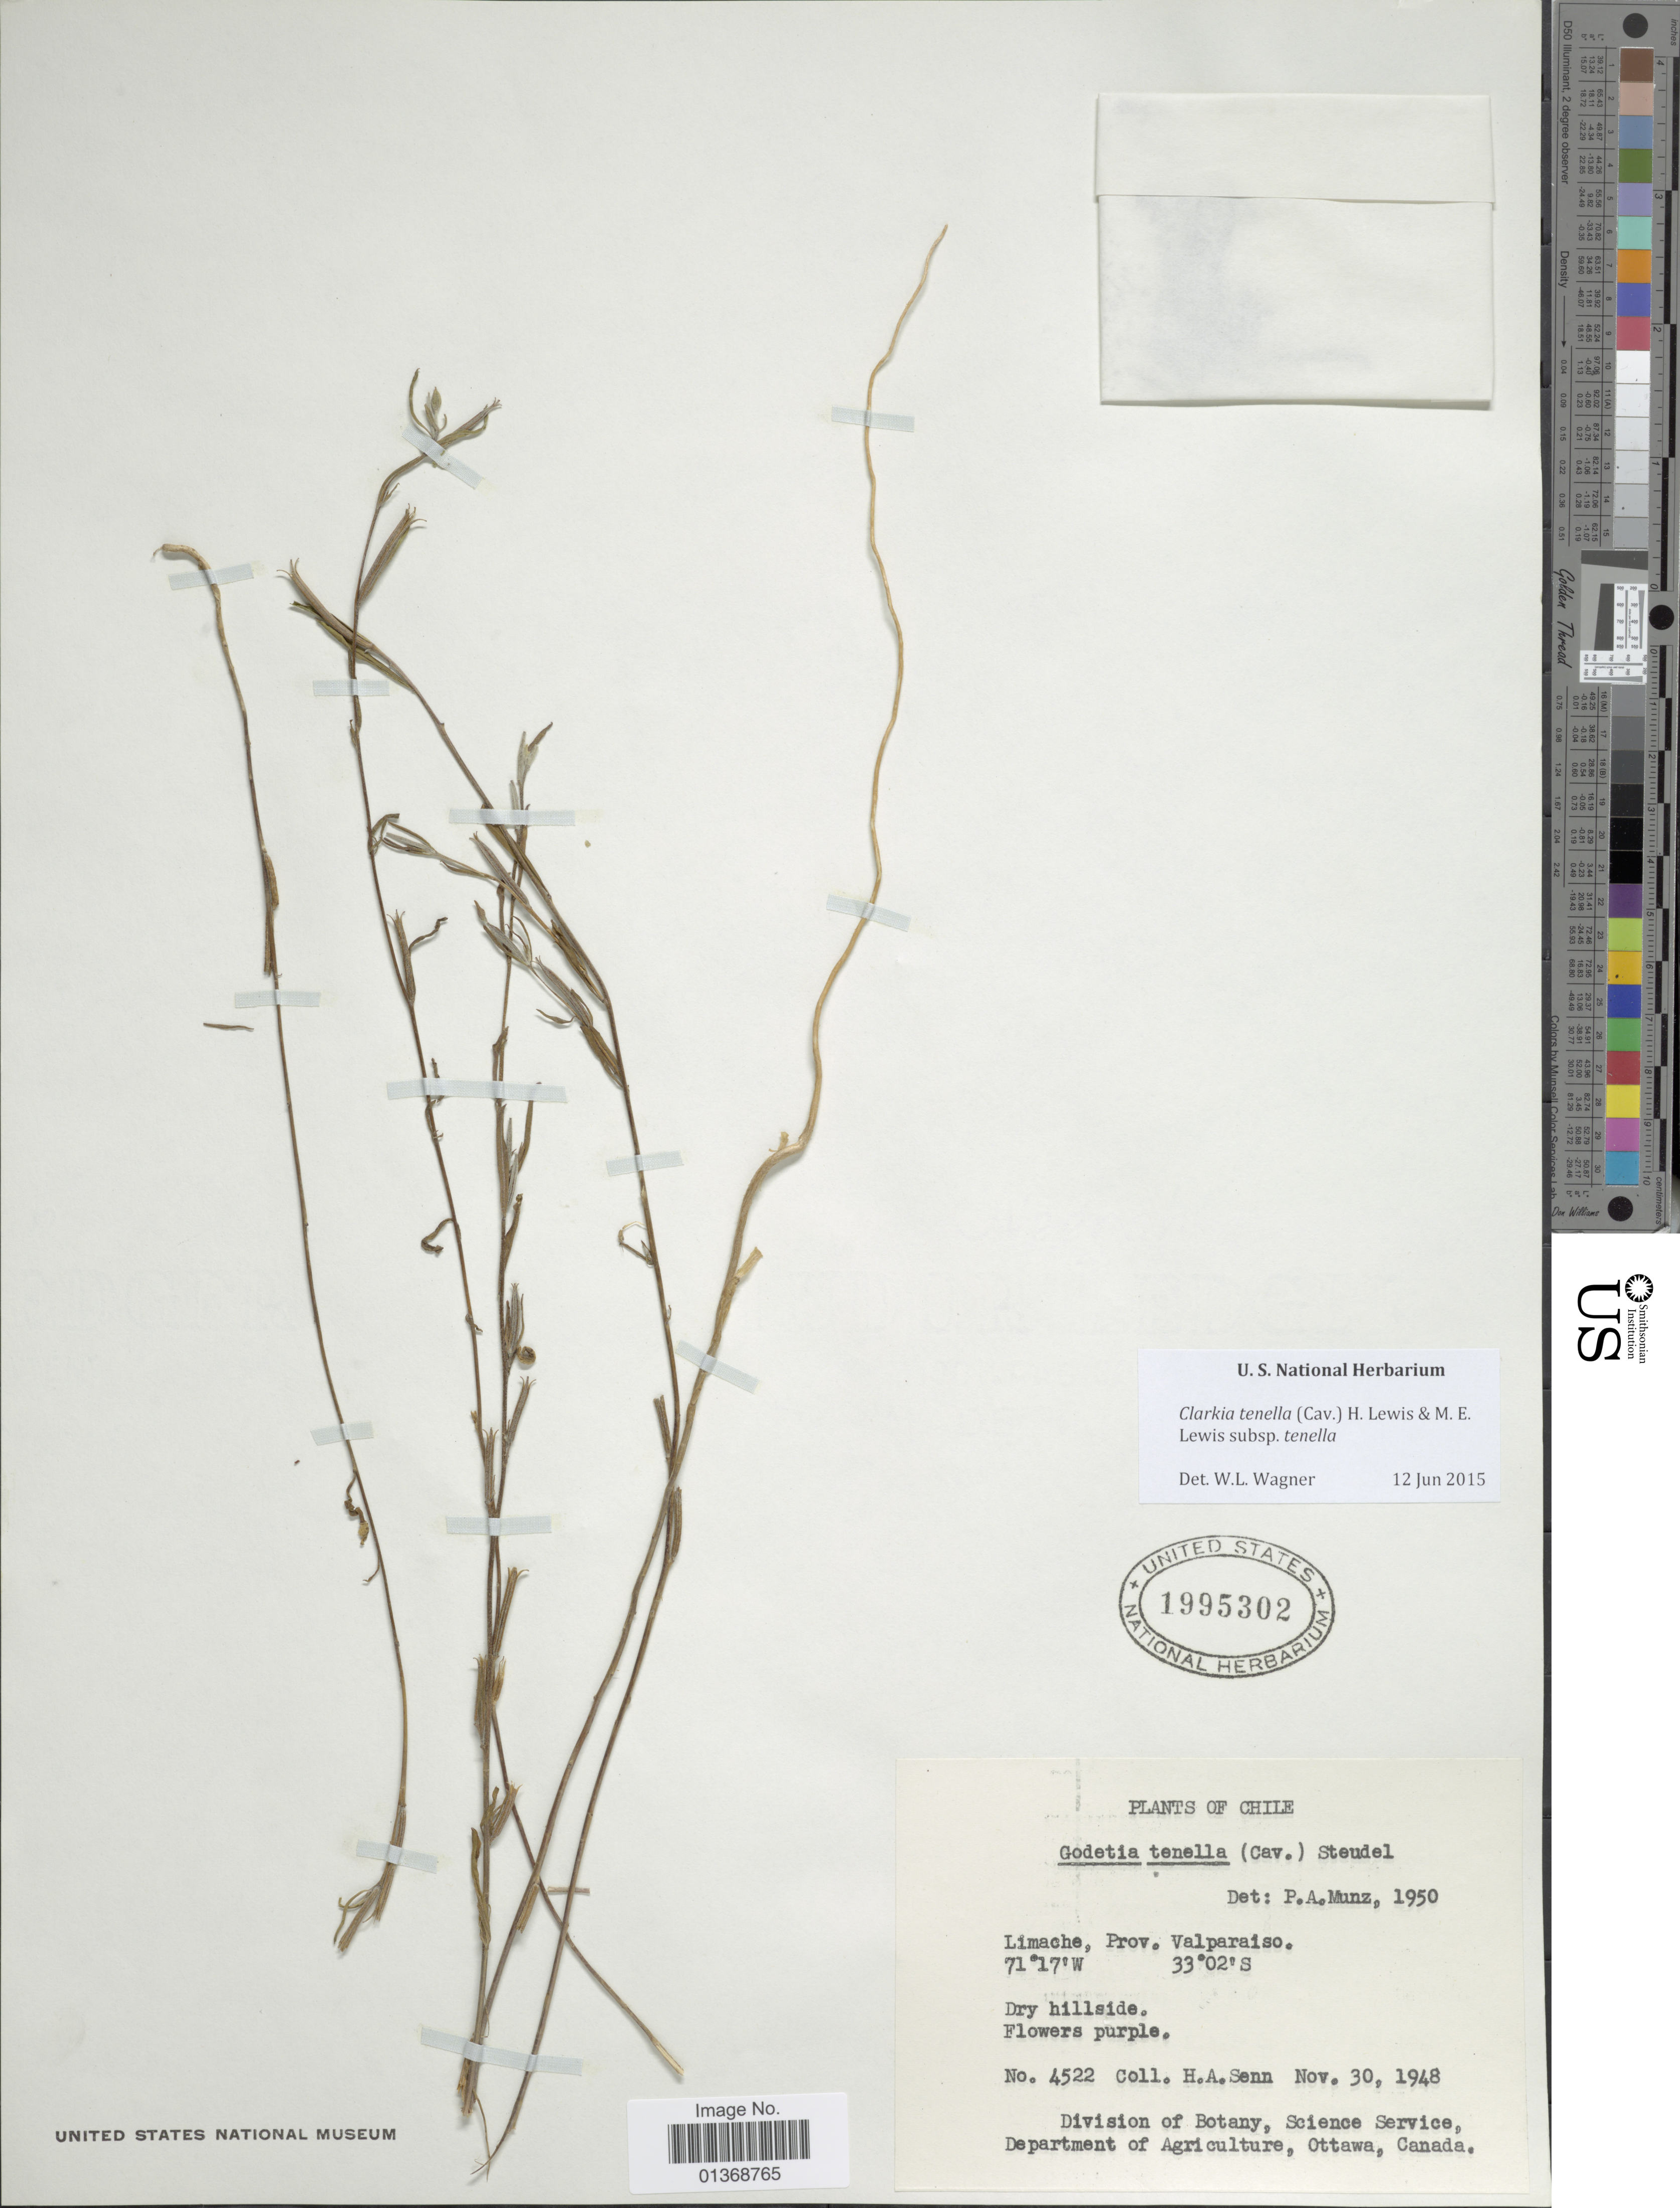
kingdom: Plantae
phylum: Tracheophyta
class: Magnoliopsida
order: Myrtales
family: Onagraceae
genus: Clarkia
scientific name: Clarkia tenella subsp. tenella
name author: (Cav.) F. H. Lewis & M.E. Lewis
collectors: H. Senn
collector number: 4522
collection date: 1948-11-30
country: Chile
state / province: Valparaíso (V)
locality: Limache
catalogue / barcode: US 1995302